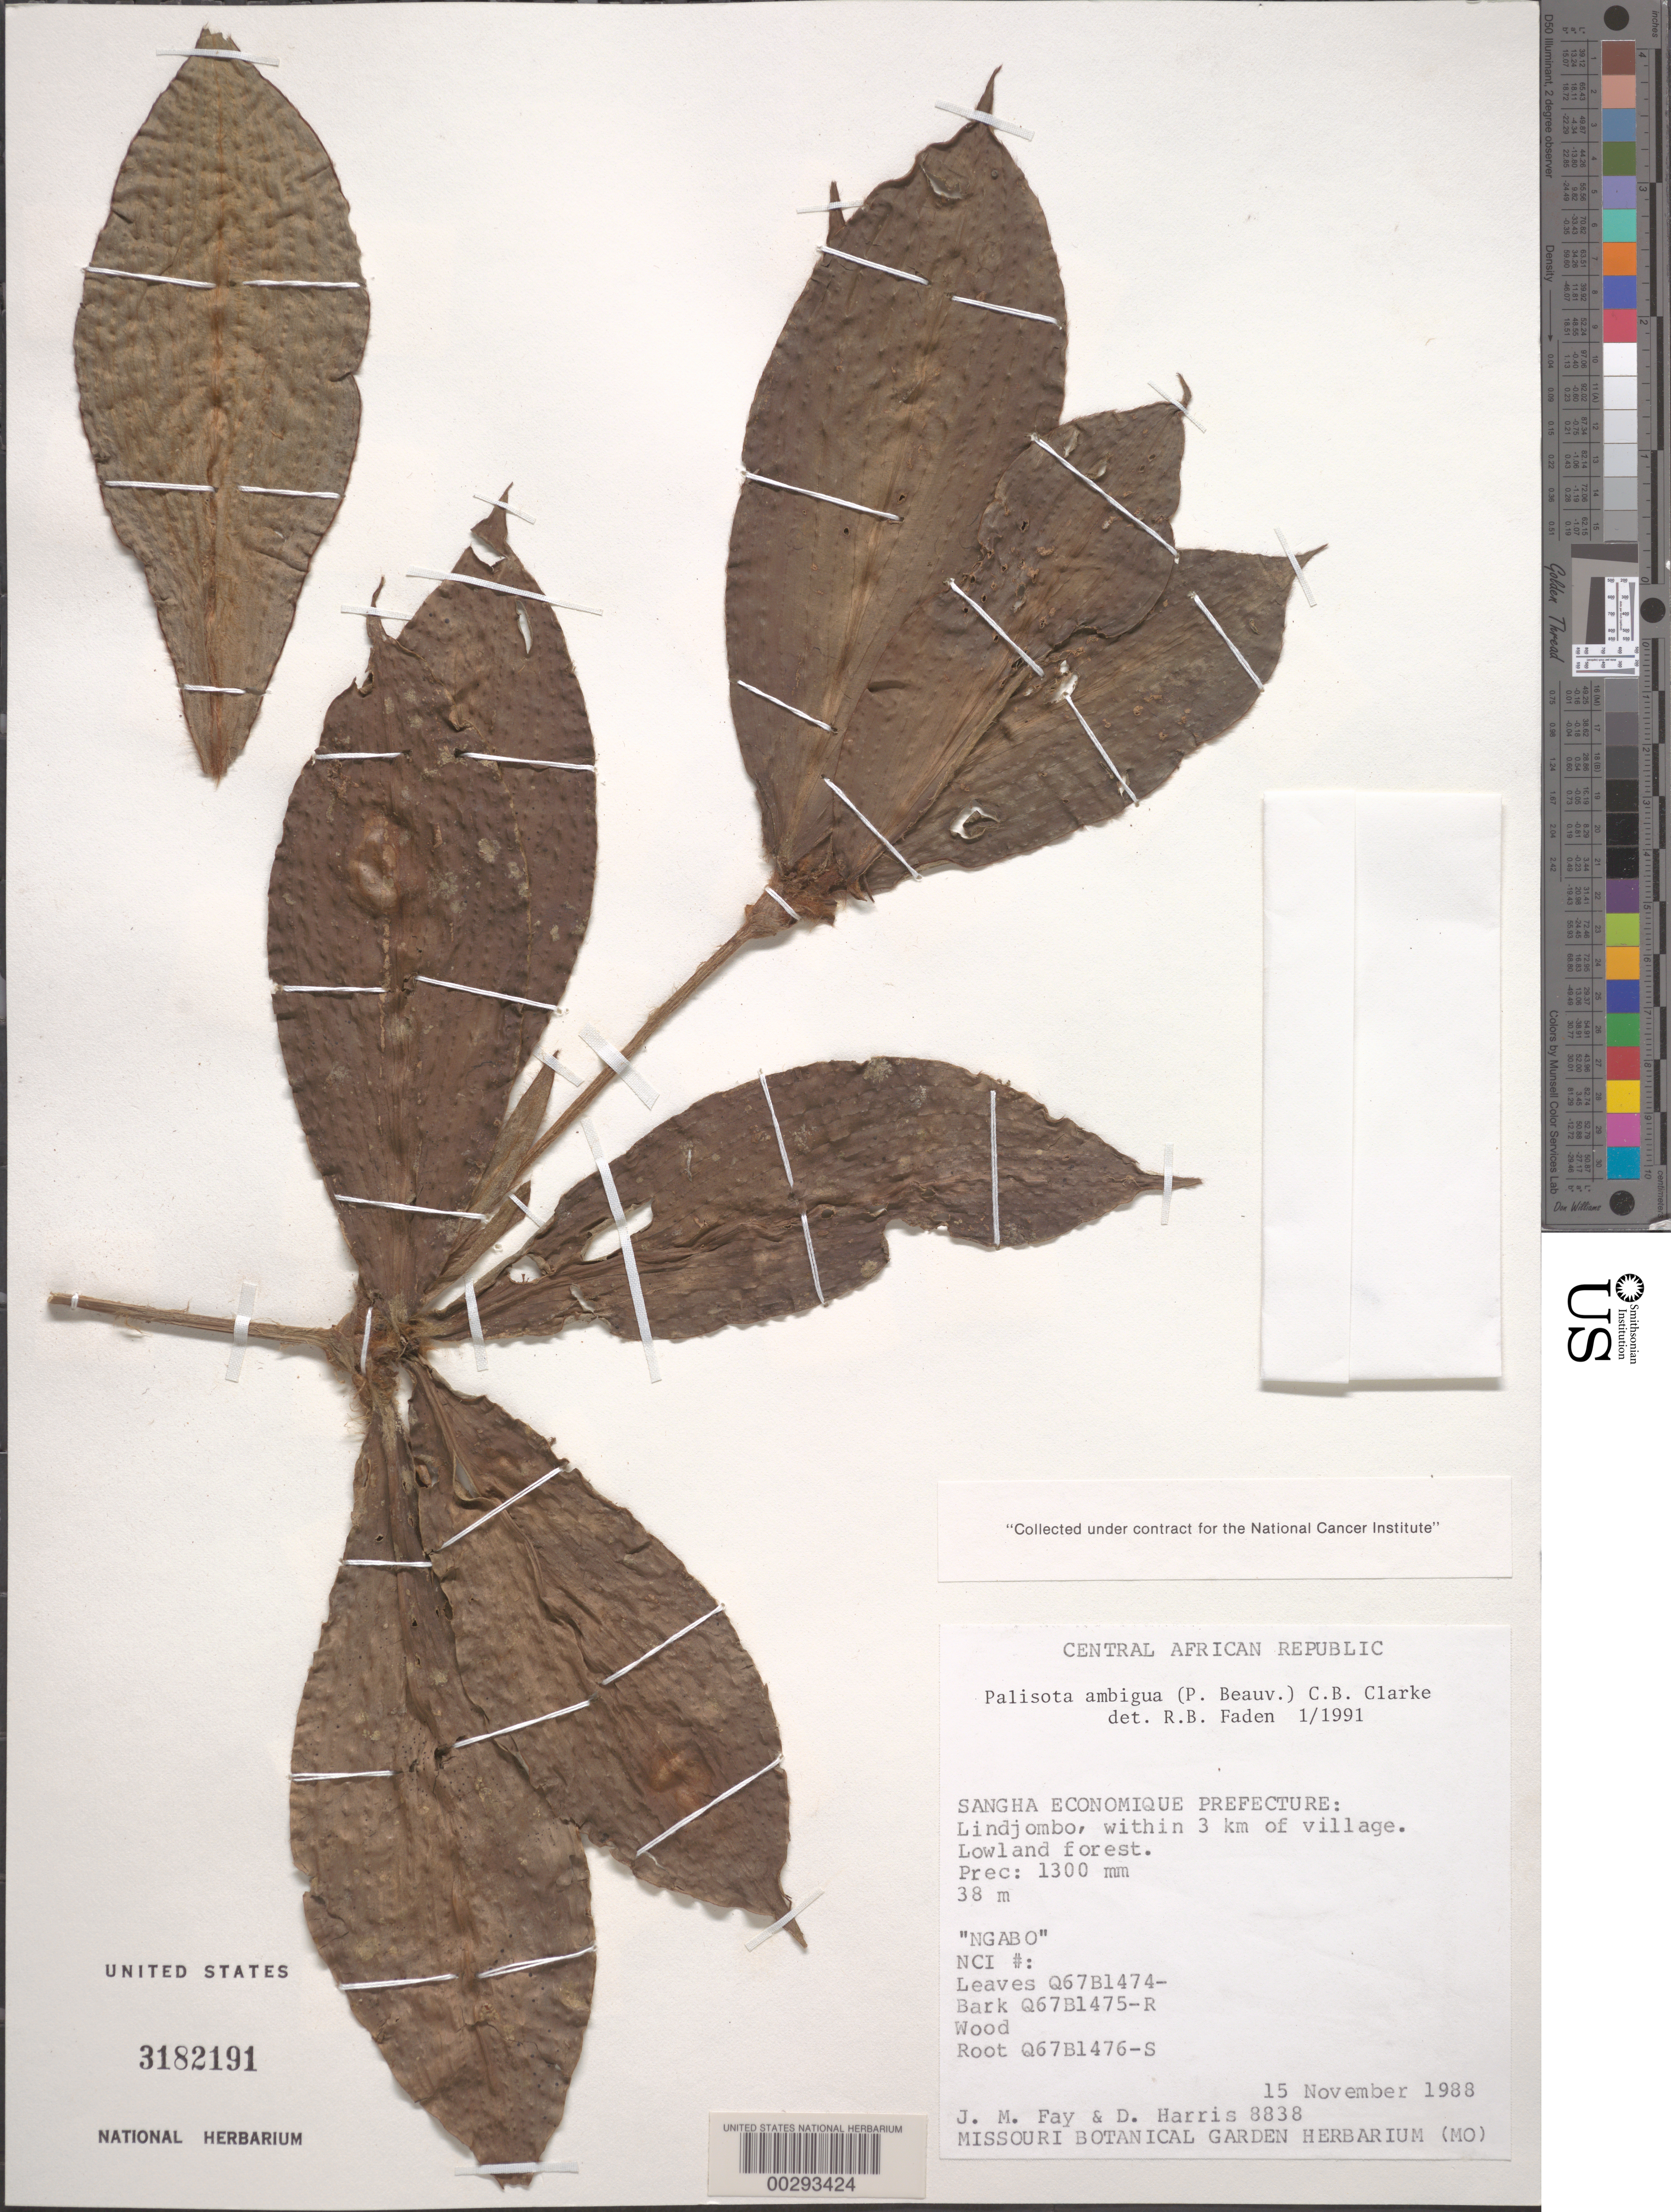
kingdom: Plantae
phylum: Tracheophyta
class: Liliopsida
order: Commelinales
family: Commelinaceae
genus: Palisota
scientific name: Palisota ambigua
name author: (P. Beauv.) C.B. Clarke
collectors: J. M. Fay & D. J. Harris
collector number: Q67b1474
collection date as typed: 15 Nov 1988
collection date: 1988-11-15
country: Central African Republic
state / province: Mambéré-Kadéï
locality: Lindjombo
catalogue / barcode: US 3182191